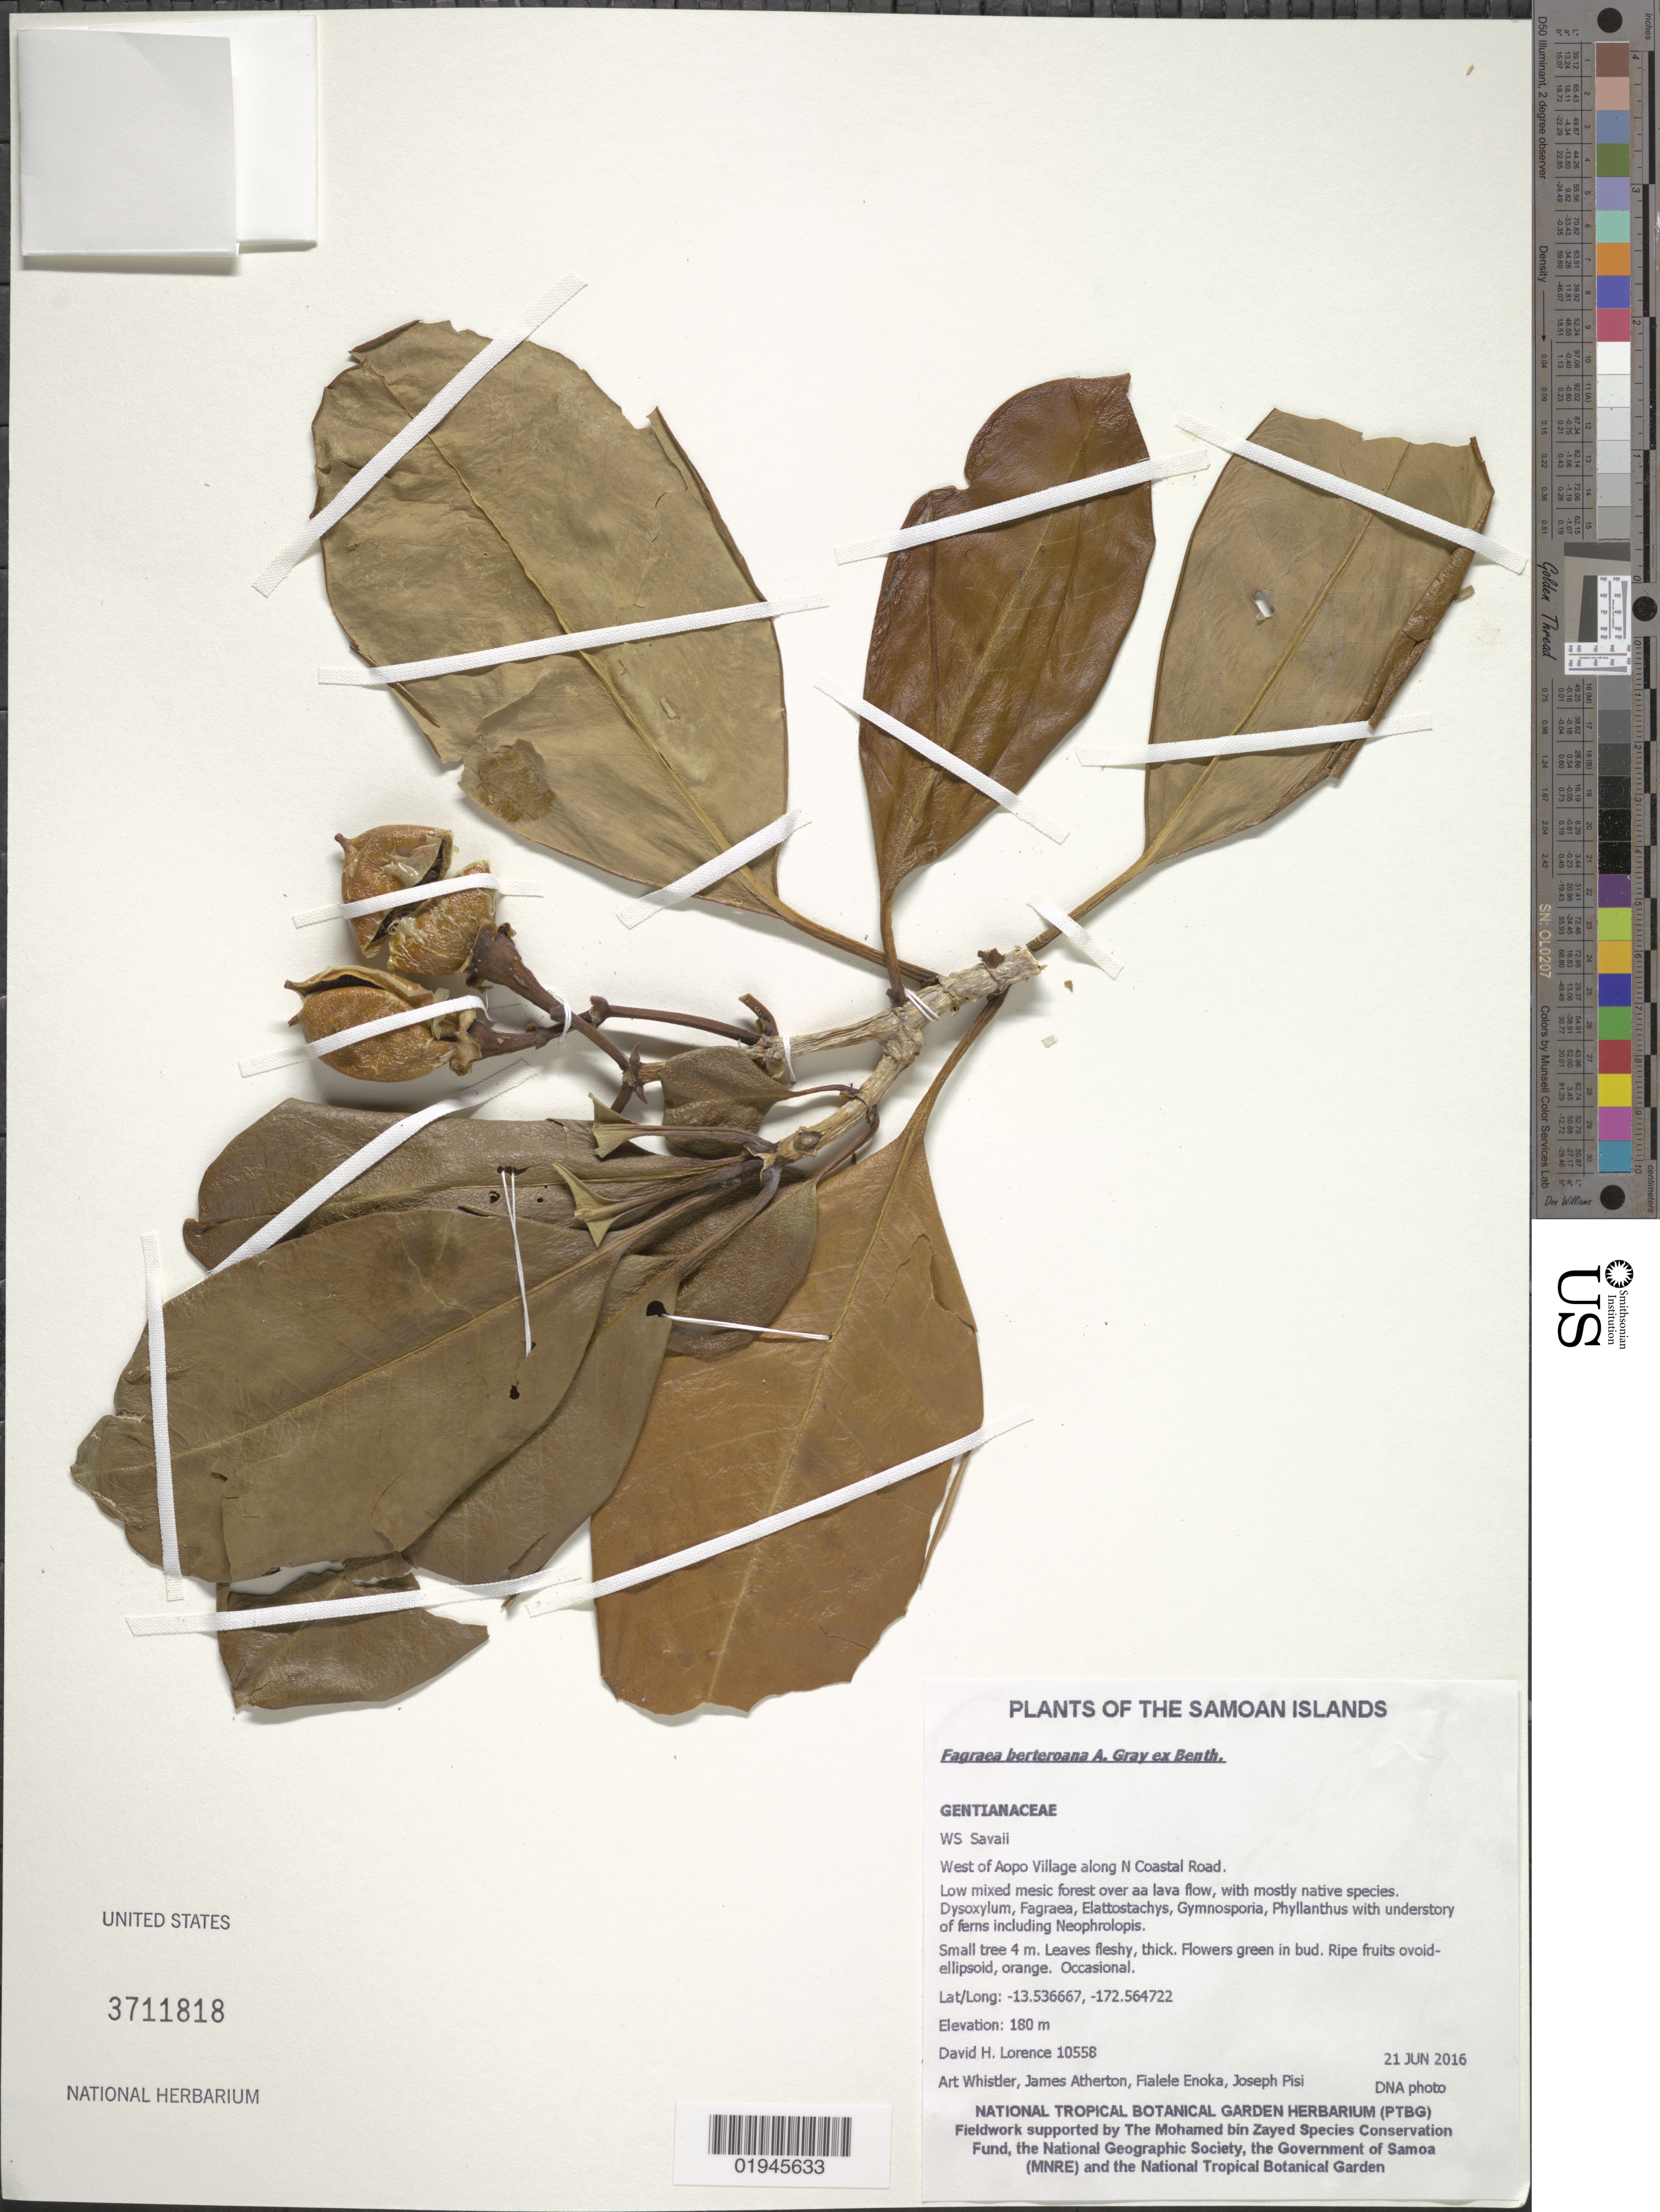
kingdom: Plantae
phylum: Tracheophyta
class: Magnoliopsida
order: Gentianales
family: Gentianaceae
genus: Fagraea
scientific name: Fagraea berteroana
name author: Benth.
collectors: D. Lorence, A. Whistler, J. Atherton, F. Enoka & J. Pisi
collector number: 10558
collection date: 2016-06-21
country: Samoa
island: Savai'i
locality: West of Aopo Village along N Coastal Road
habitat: Low mixed mesic forest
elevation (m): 180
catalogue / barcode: US 3711818